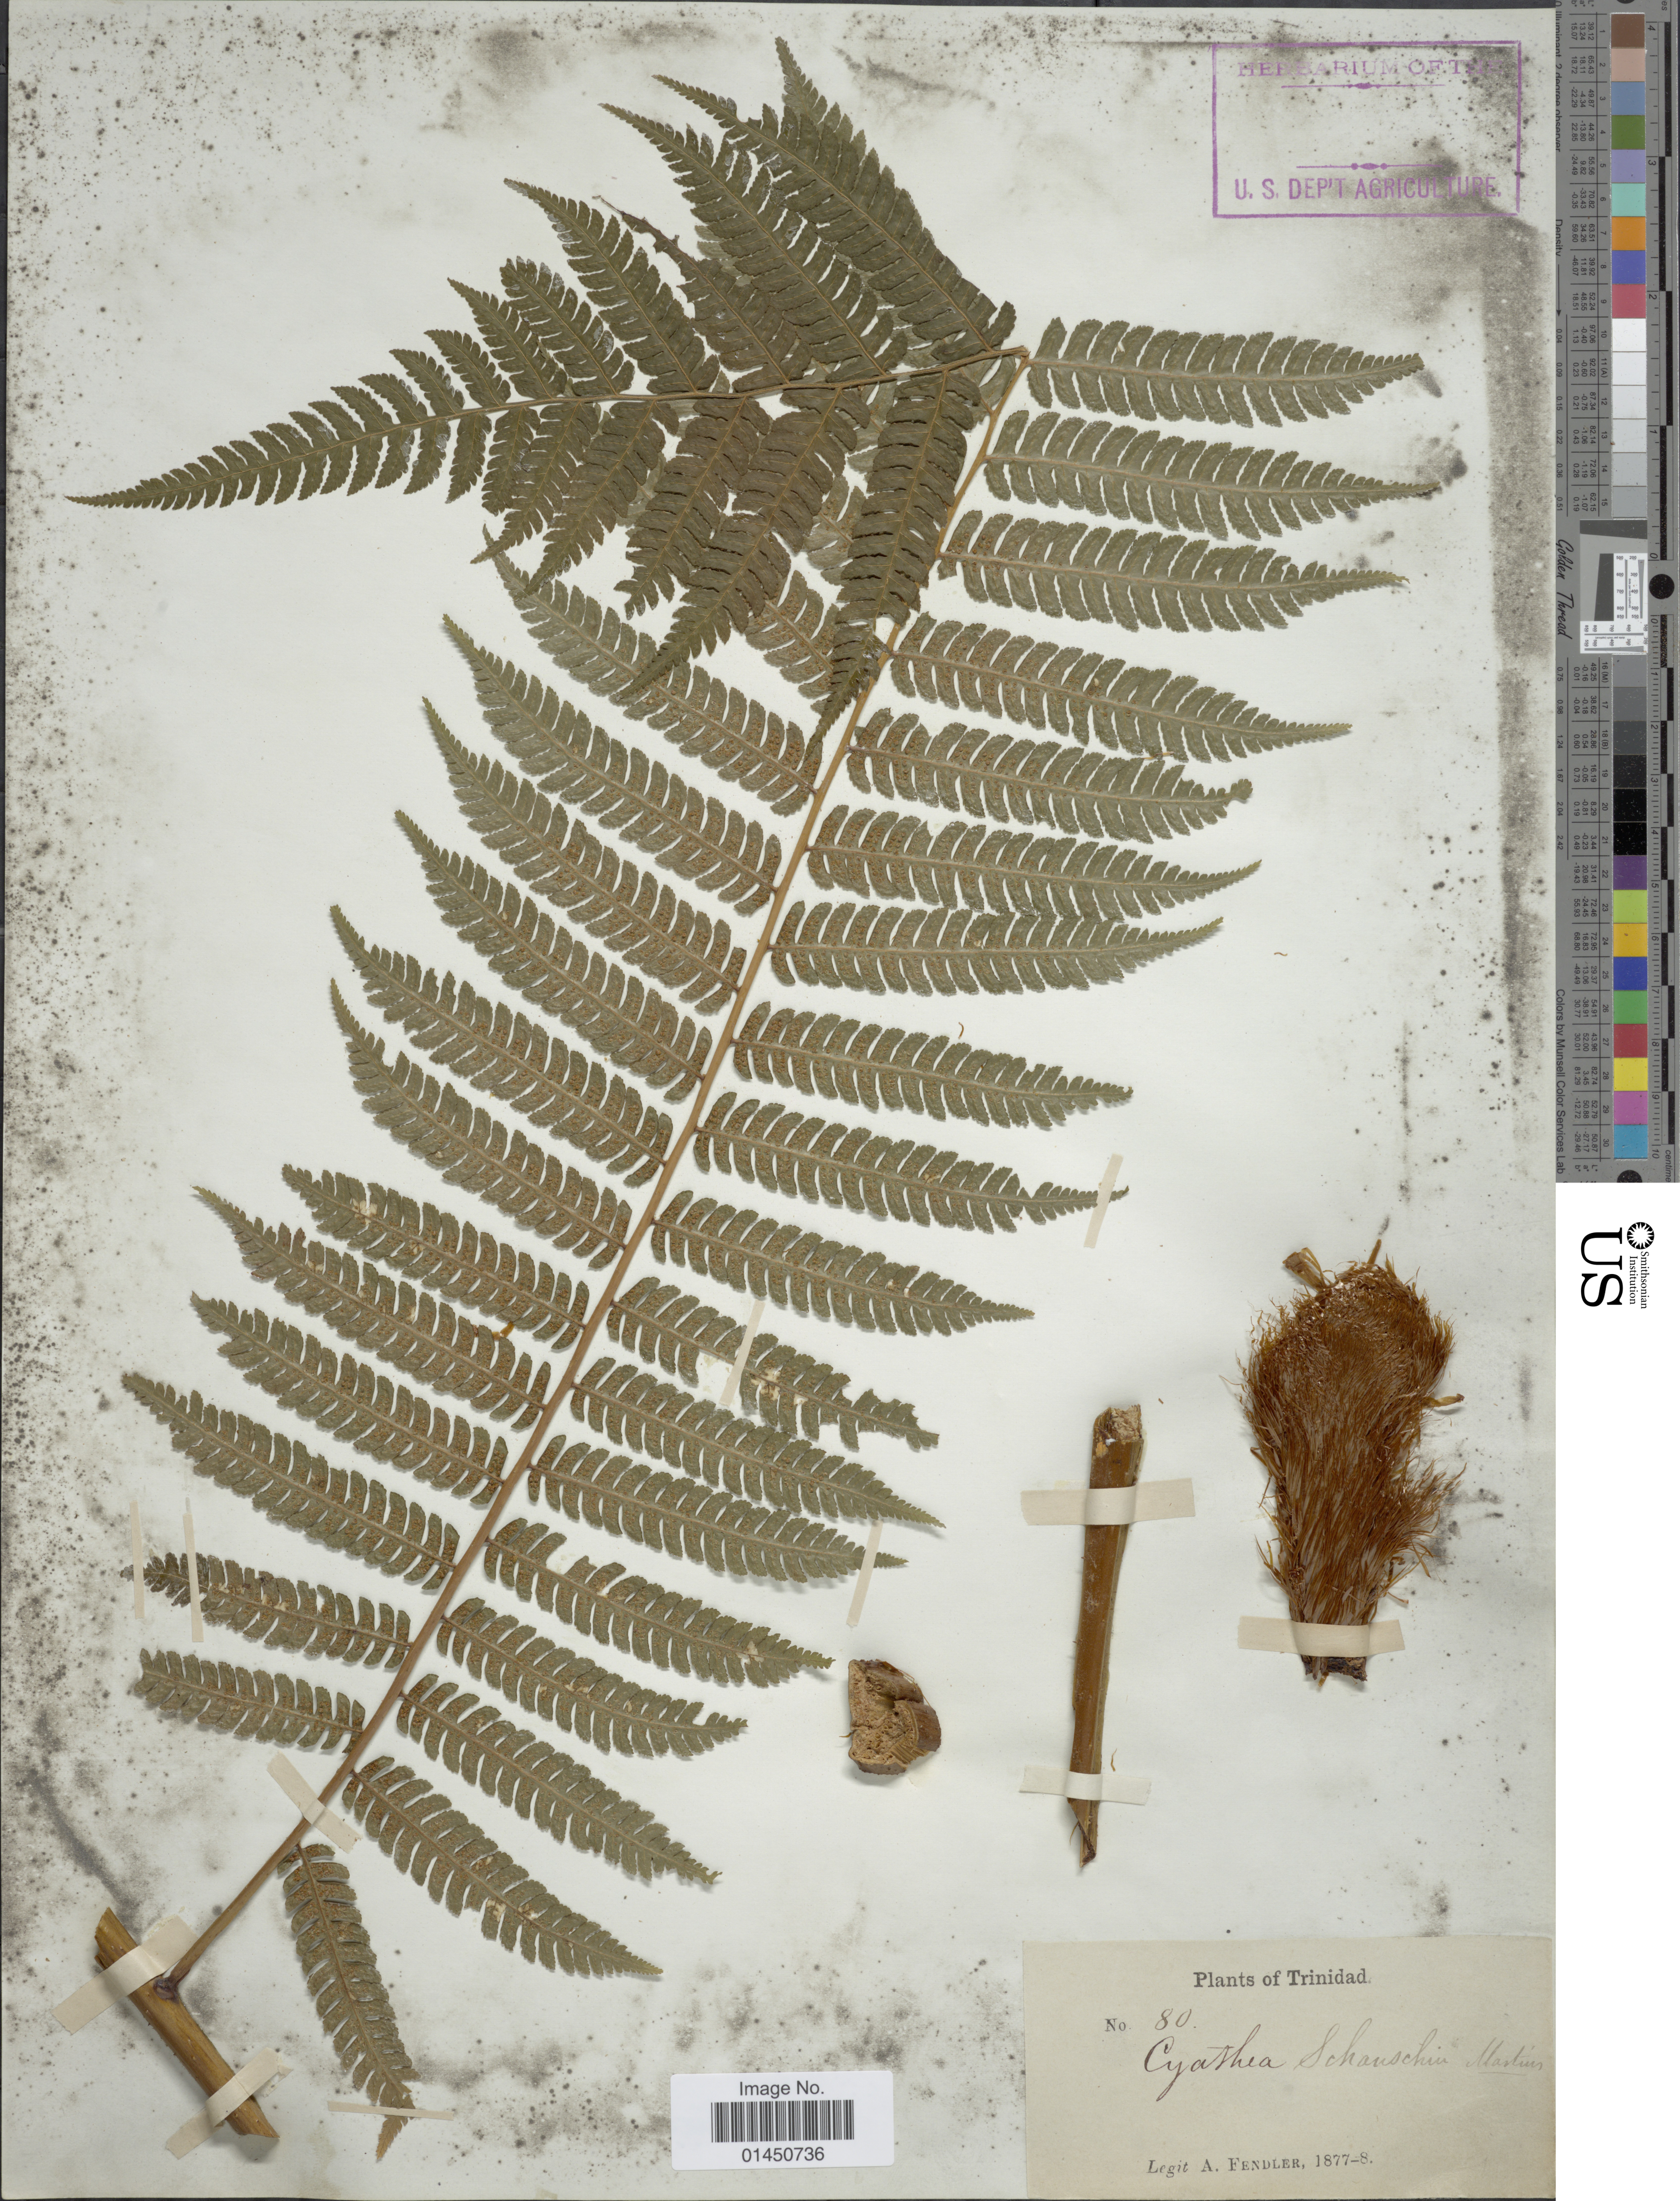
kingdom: Plantae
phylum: Tracheophyta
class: Polypodiopsida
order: Cyatheales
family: Cyatheaceae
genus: Cyathea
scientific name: Cyathea tenera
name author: (J. Sm. ex Hook.) T. Moore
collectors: A. Fendler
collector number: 80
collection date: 1877/1878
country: Trinidad and Tobago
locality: Trinidad.